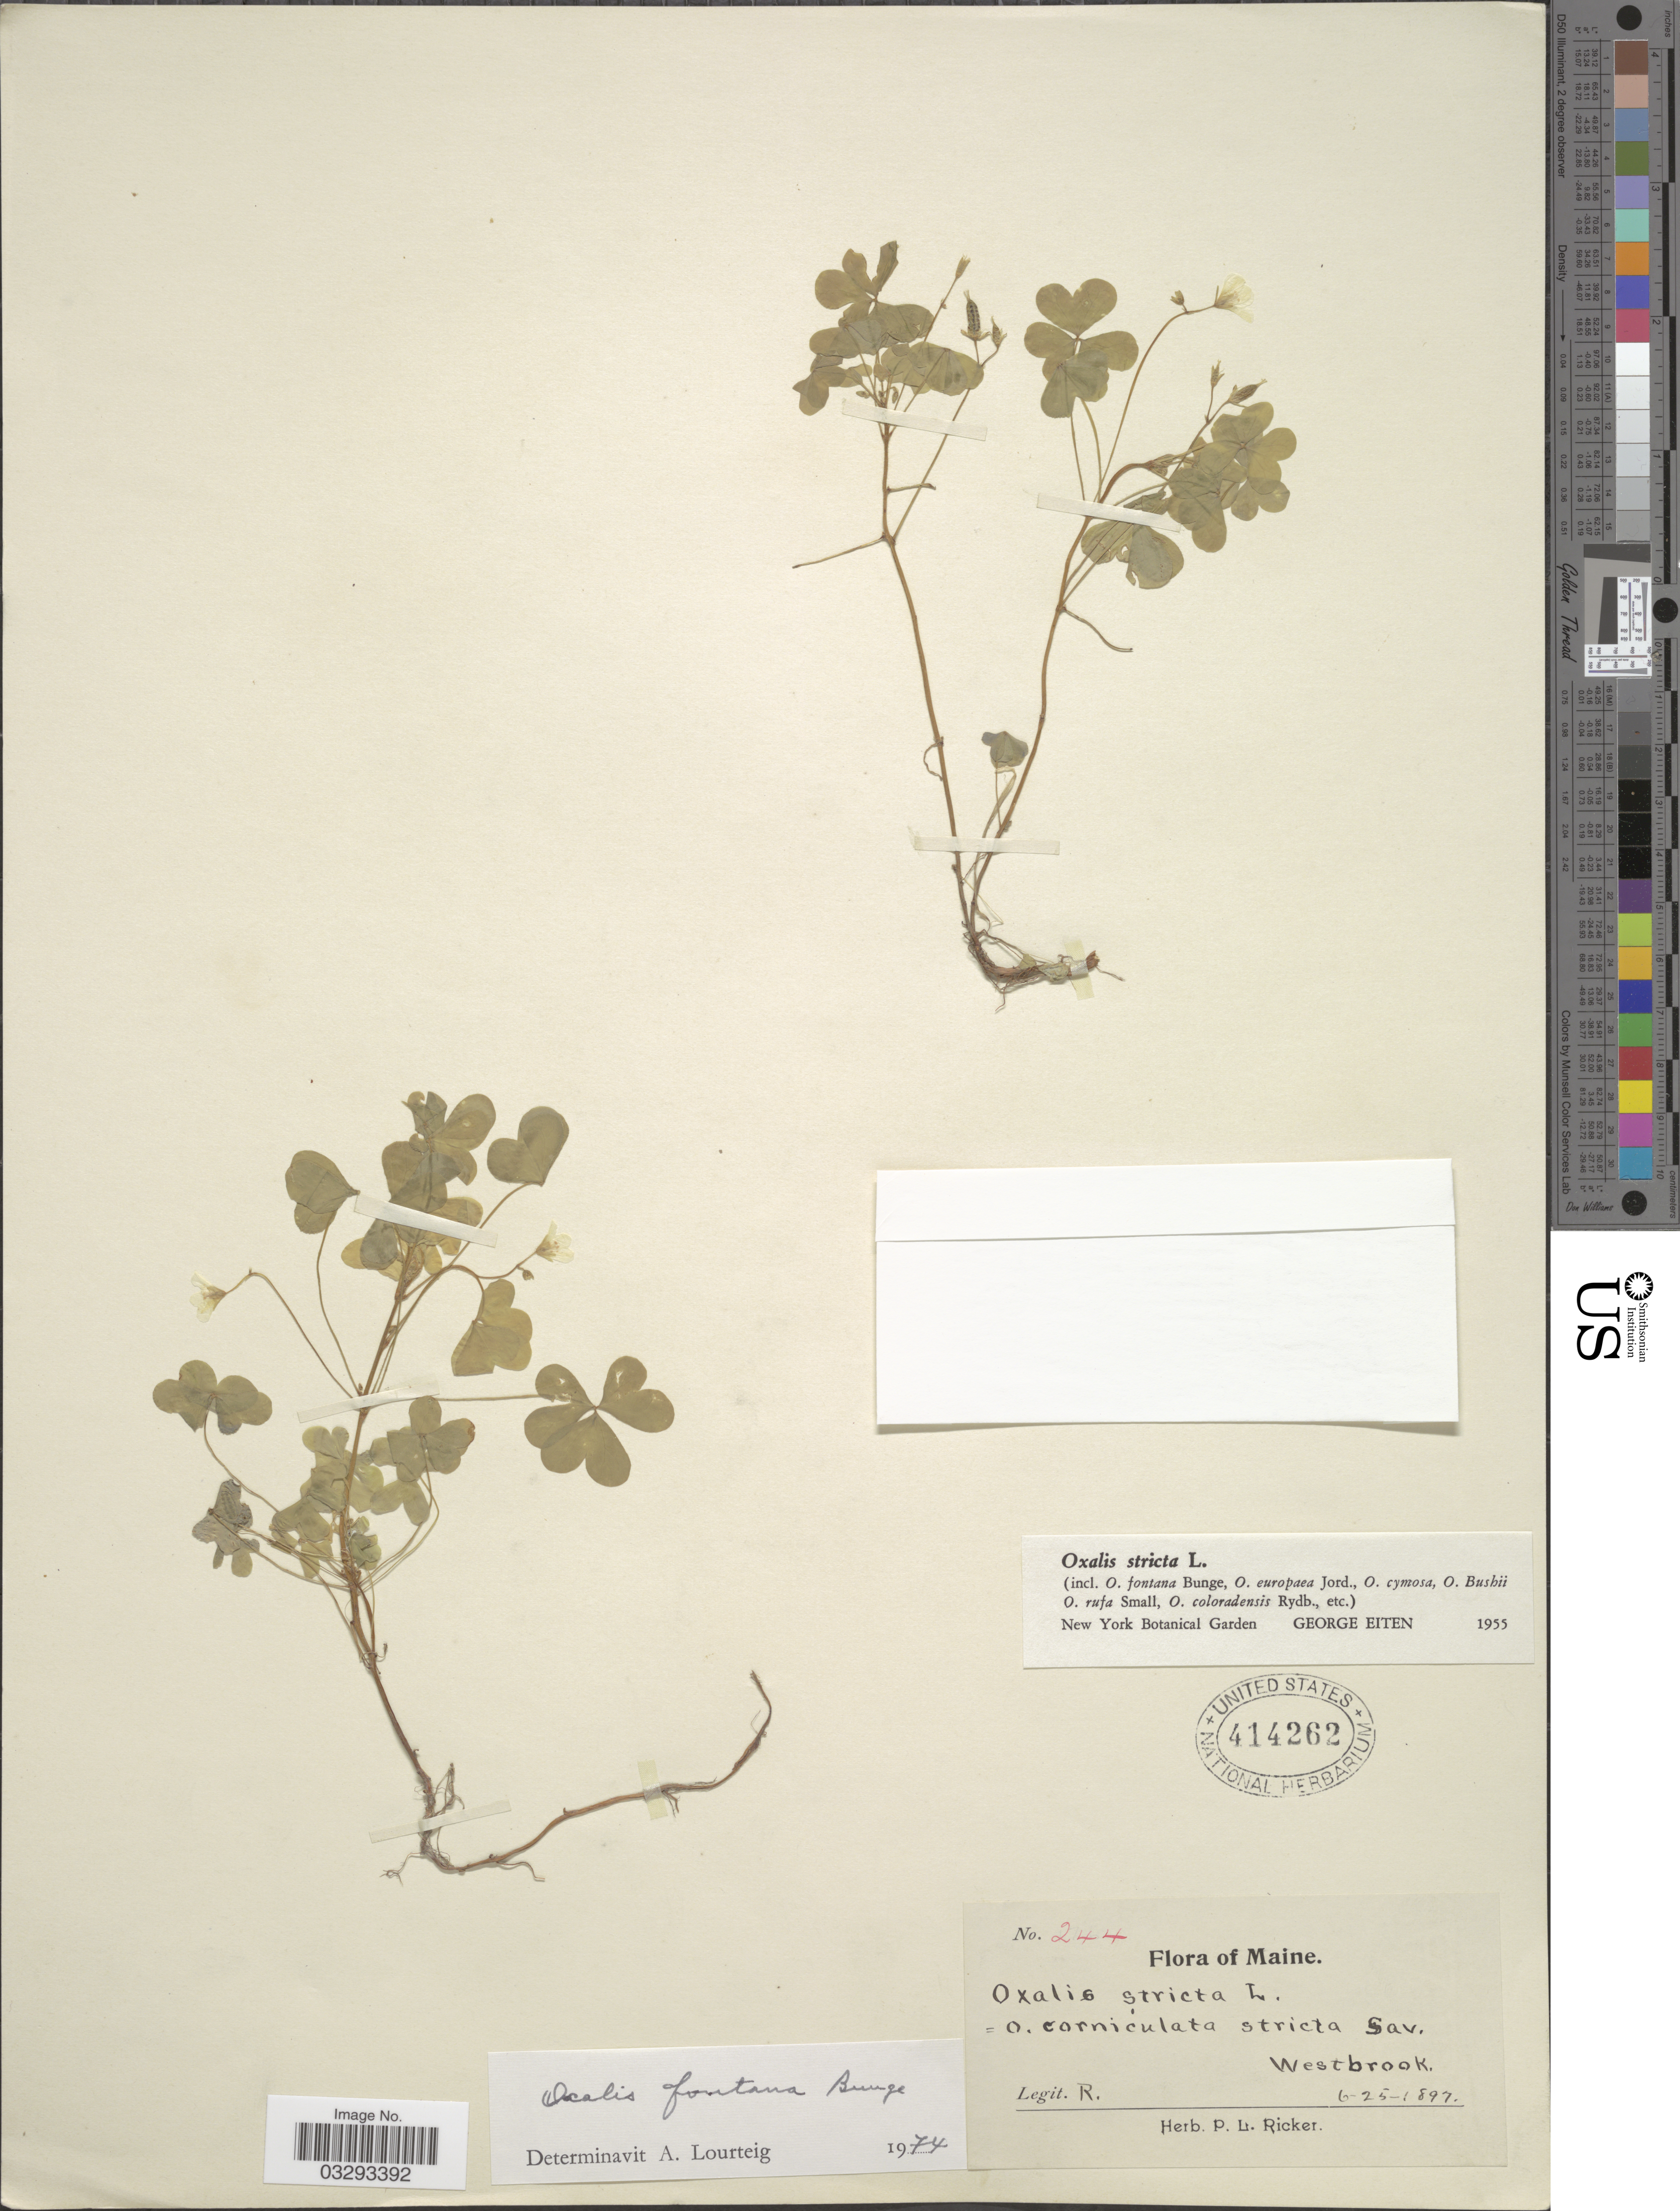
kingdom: Plantae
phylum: Tracheophyta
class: Magnoliopsida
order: Oxalidales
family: Oxalidaceae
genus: Oxalis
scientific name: Oxalis fontana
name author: Bunge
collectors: P. Ricker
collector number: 244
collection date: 1897-06-25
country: United States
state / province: Maine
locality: Westbrook.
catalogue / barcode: US 414262